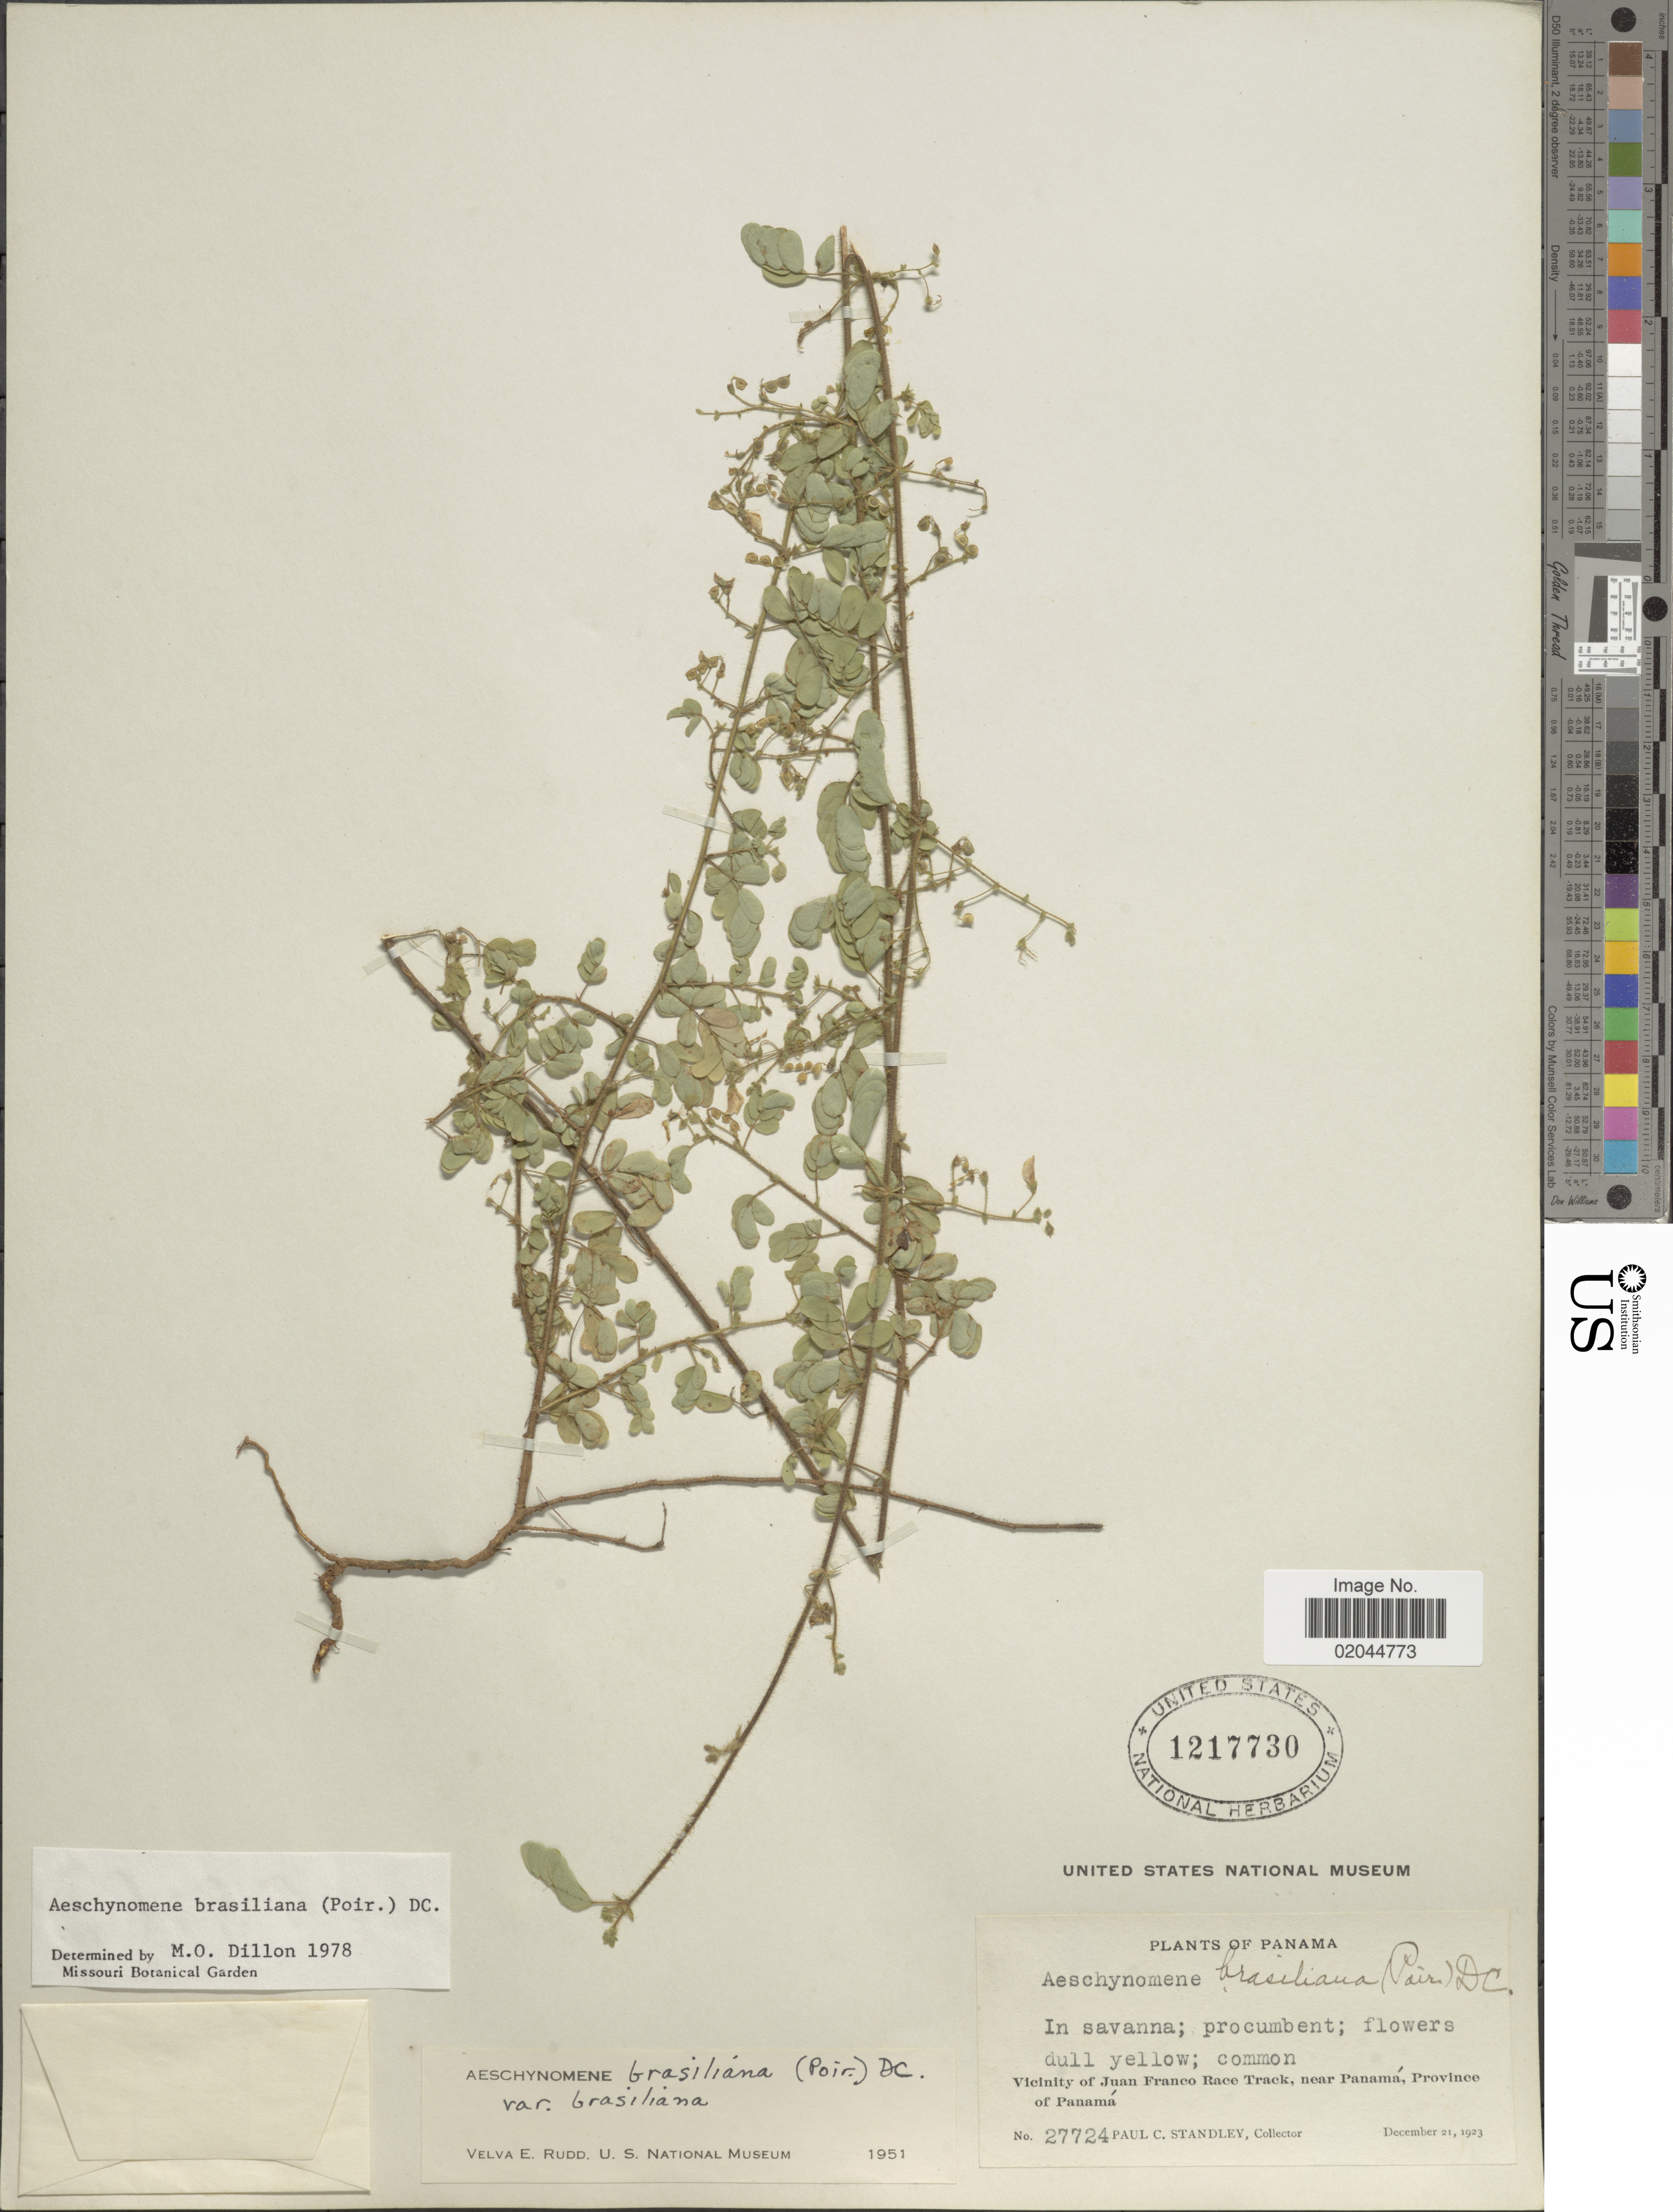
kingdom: Plantae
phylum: Tracheophyta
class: Magnoliopsida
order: Fabales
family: Fabaceae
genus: Aeschynomene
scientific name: Aeschynomene brasiliana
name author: (Poir.) DC.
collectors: P. C. Standley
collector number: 27724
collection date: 1923-12-21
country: Panama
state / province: Panamá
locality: Vicinity of Juan Franco Race Track, near Panama, Province of Panama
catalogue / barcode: US 1217730